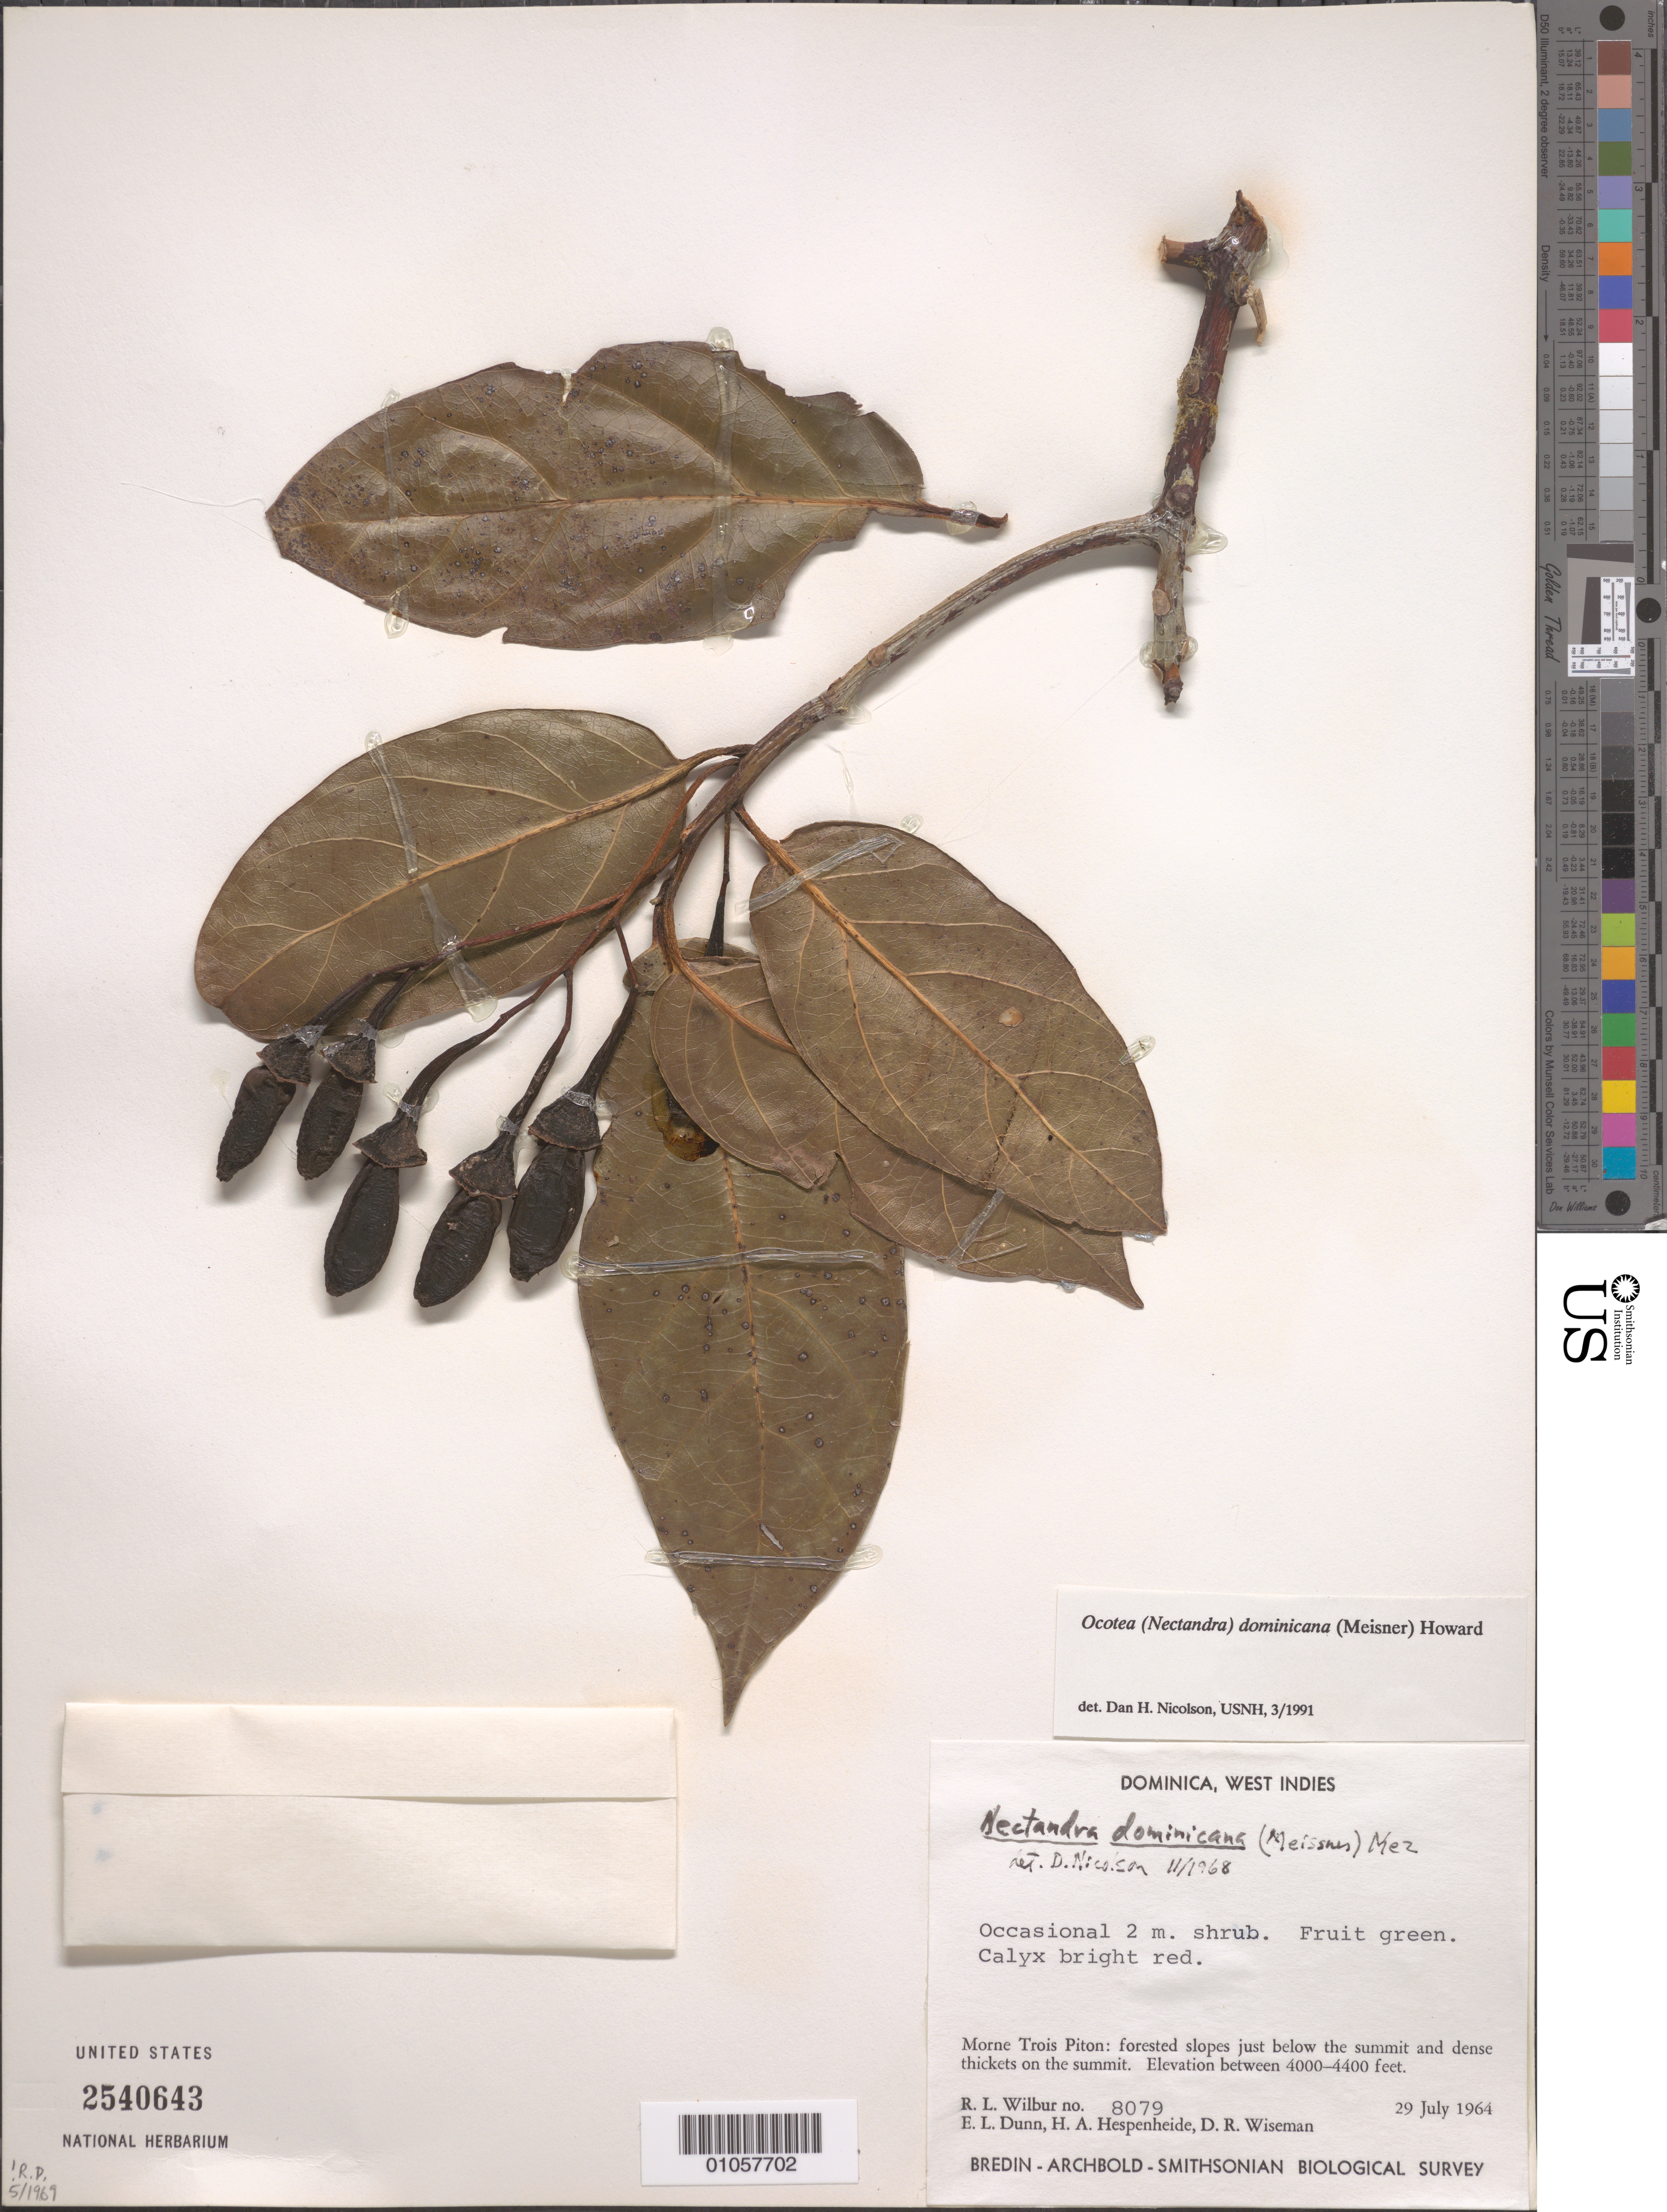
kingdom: Plantae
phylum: Tracheophyta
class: Magnoliopsida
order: Laurales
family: Lauraceae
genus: Ocotea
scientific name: Ocotea dominicana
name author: (Meisn.) R.A. Howard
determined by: Nicolson, Dan H.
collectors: R. L. Wilbur, E. Dunn, H. A. Hespenheide & D. R. Wiseman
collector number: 8079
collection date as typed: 29 Jul 1964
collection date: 1964-07-29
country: Dominica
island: Dominica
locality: Morne Trois Piton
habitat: Forested slopes just below the summit and dense thickets on the summit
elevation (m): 1219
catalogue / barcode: US 2540643